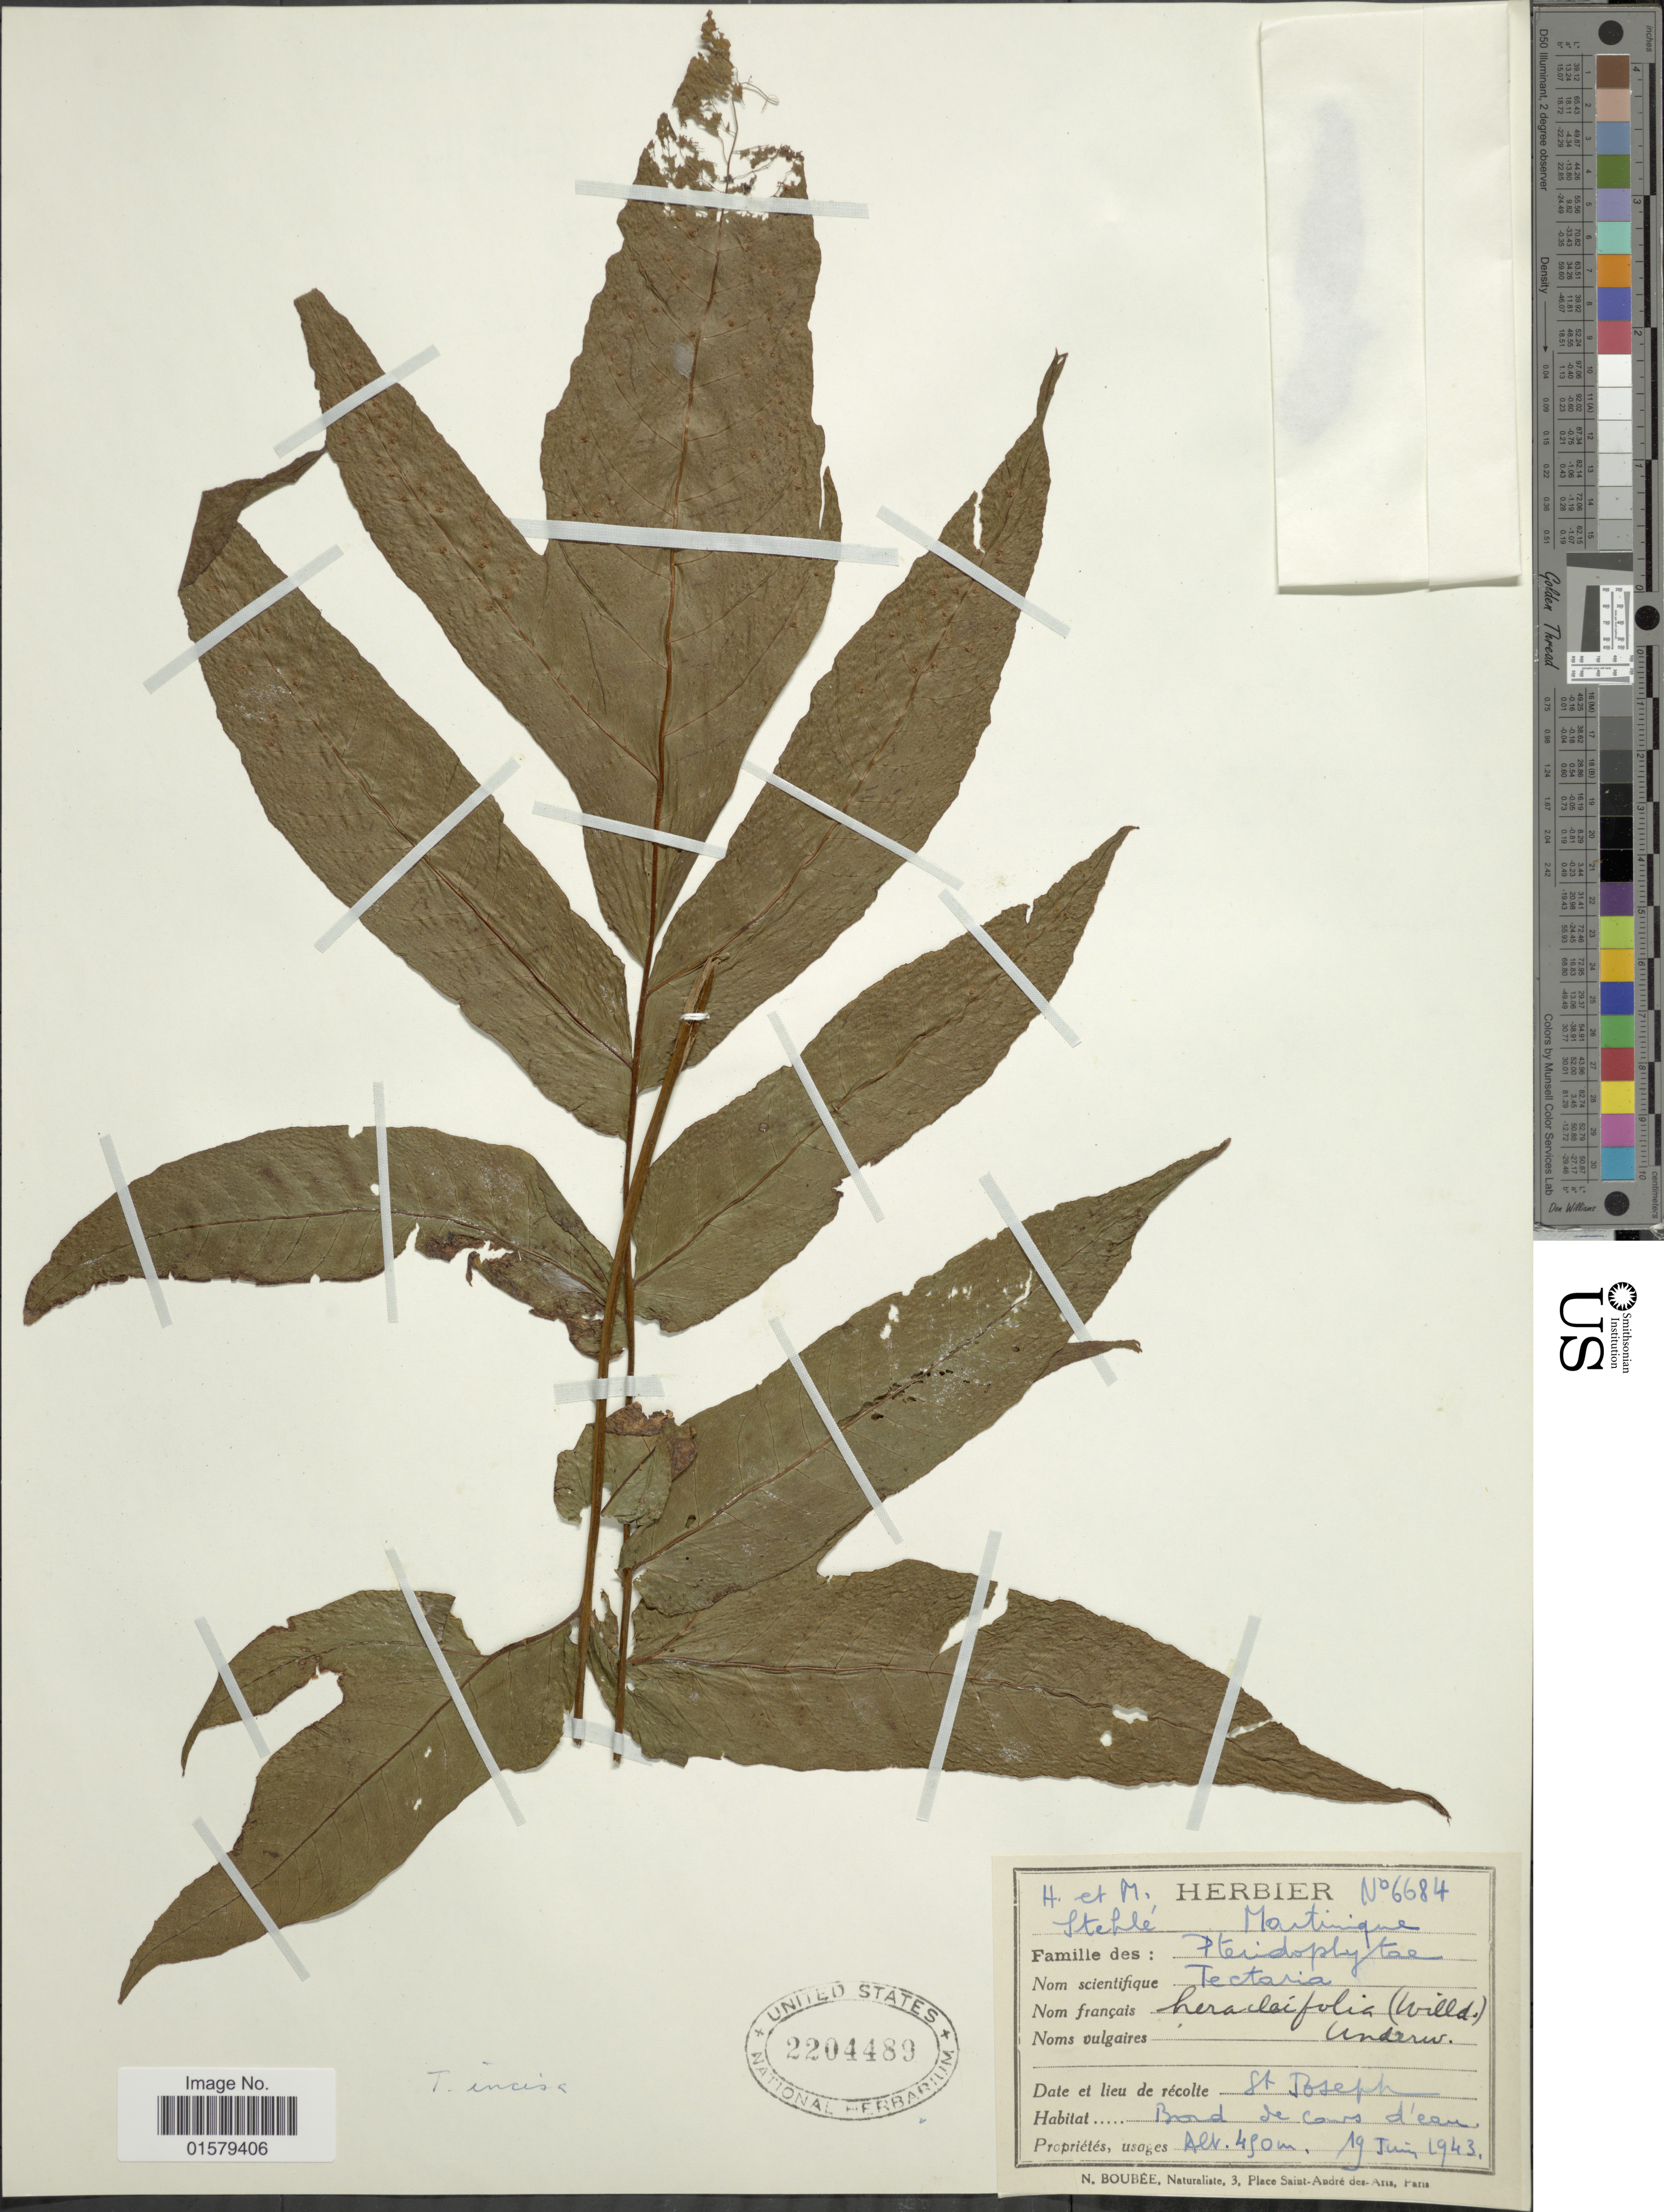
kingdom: Plantae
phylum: Tracheophyta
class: Polypodiopsida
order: Polypodiales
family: Tectariaceae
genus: Tectaria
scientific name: Tectaria incisa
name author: Cav.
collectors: H. Stehlé & M. Stehlé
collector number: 6684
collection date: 1943-06-19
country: Martinique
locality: St. Joseph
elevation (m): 450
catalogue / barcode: US 2204489